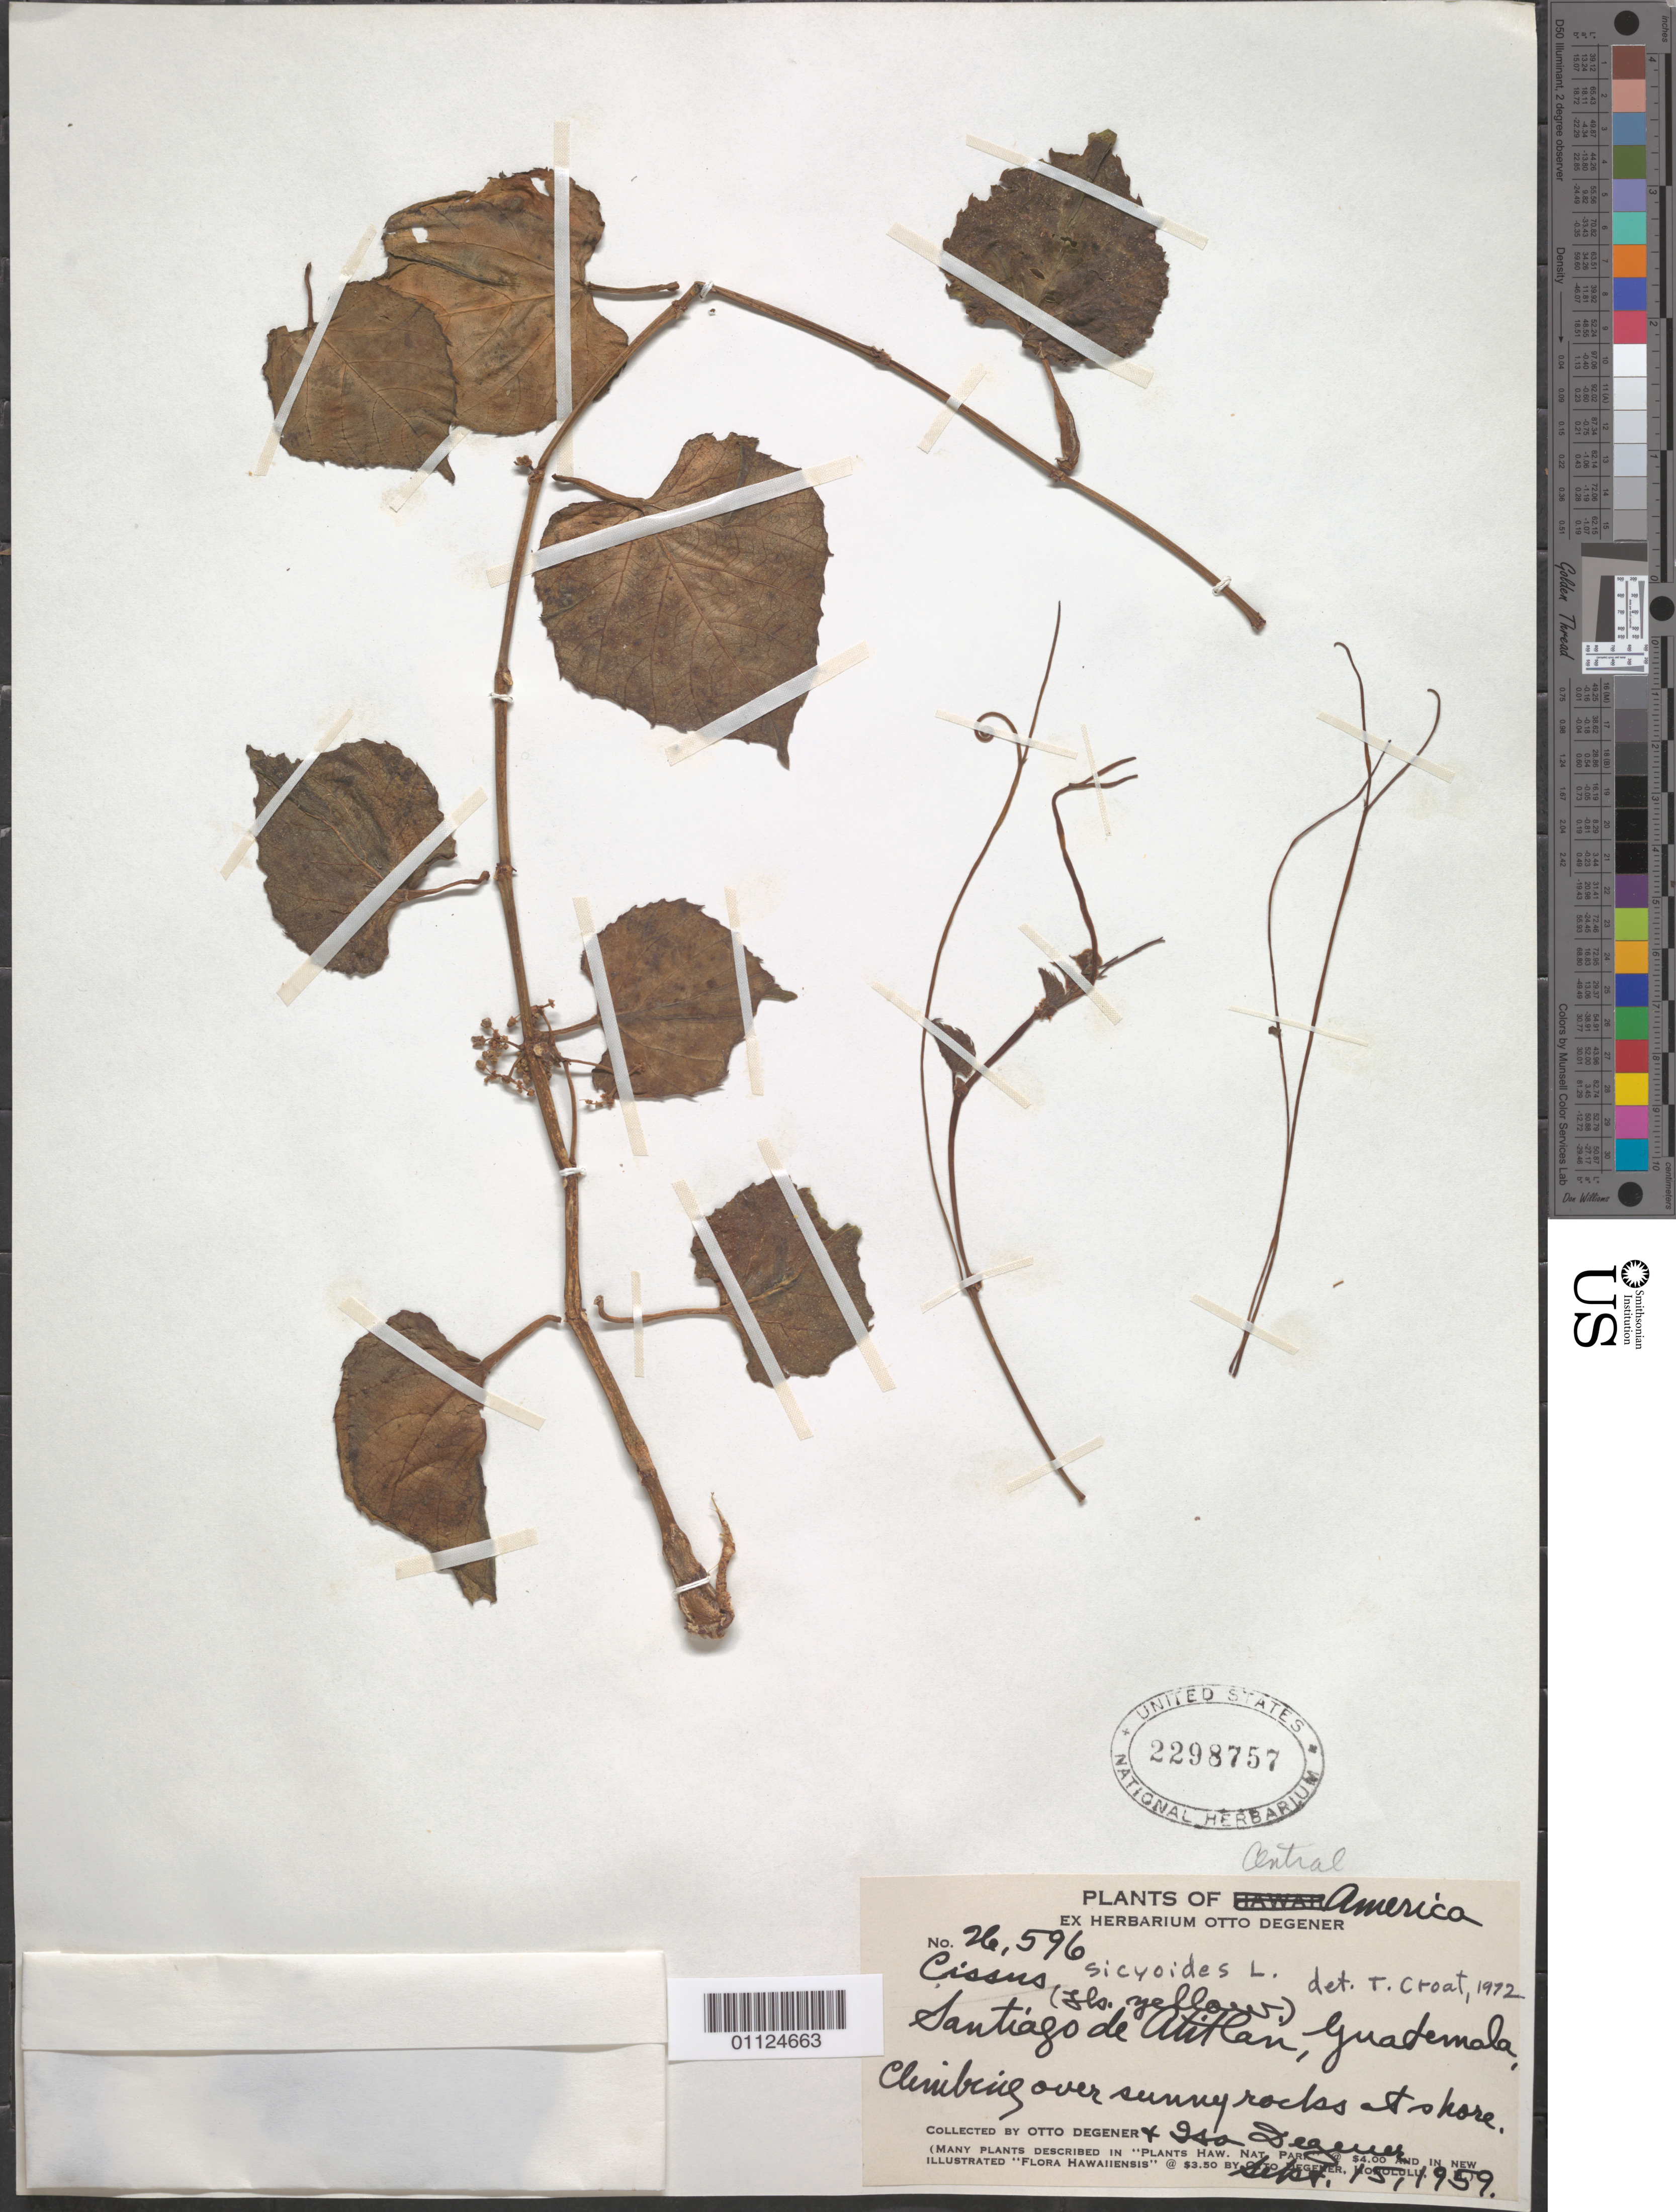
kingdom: Plantae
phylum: Tracheophyta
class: Magnoliopsida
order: Vitales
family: Vitaceae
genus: Cissus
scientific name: Cissus verticillata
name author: (L.) Nicolson & C.E. Jarvis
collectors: O. Degener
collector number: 26596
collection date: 1959-09-15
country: Guatemala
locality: Santiago Atitlan.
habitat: Climbing over sunny rocks at shore.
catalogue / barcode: US 2298757